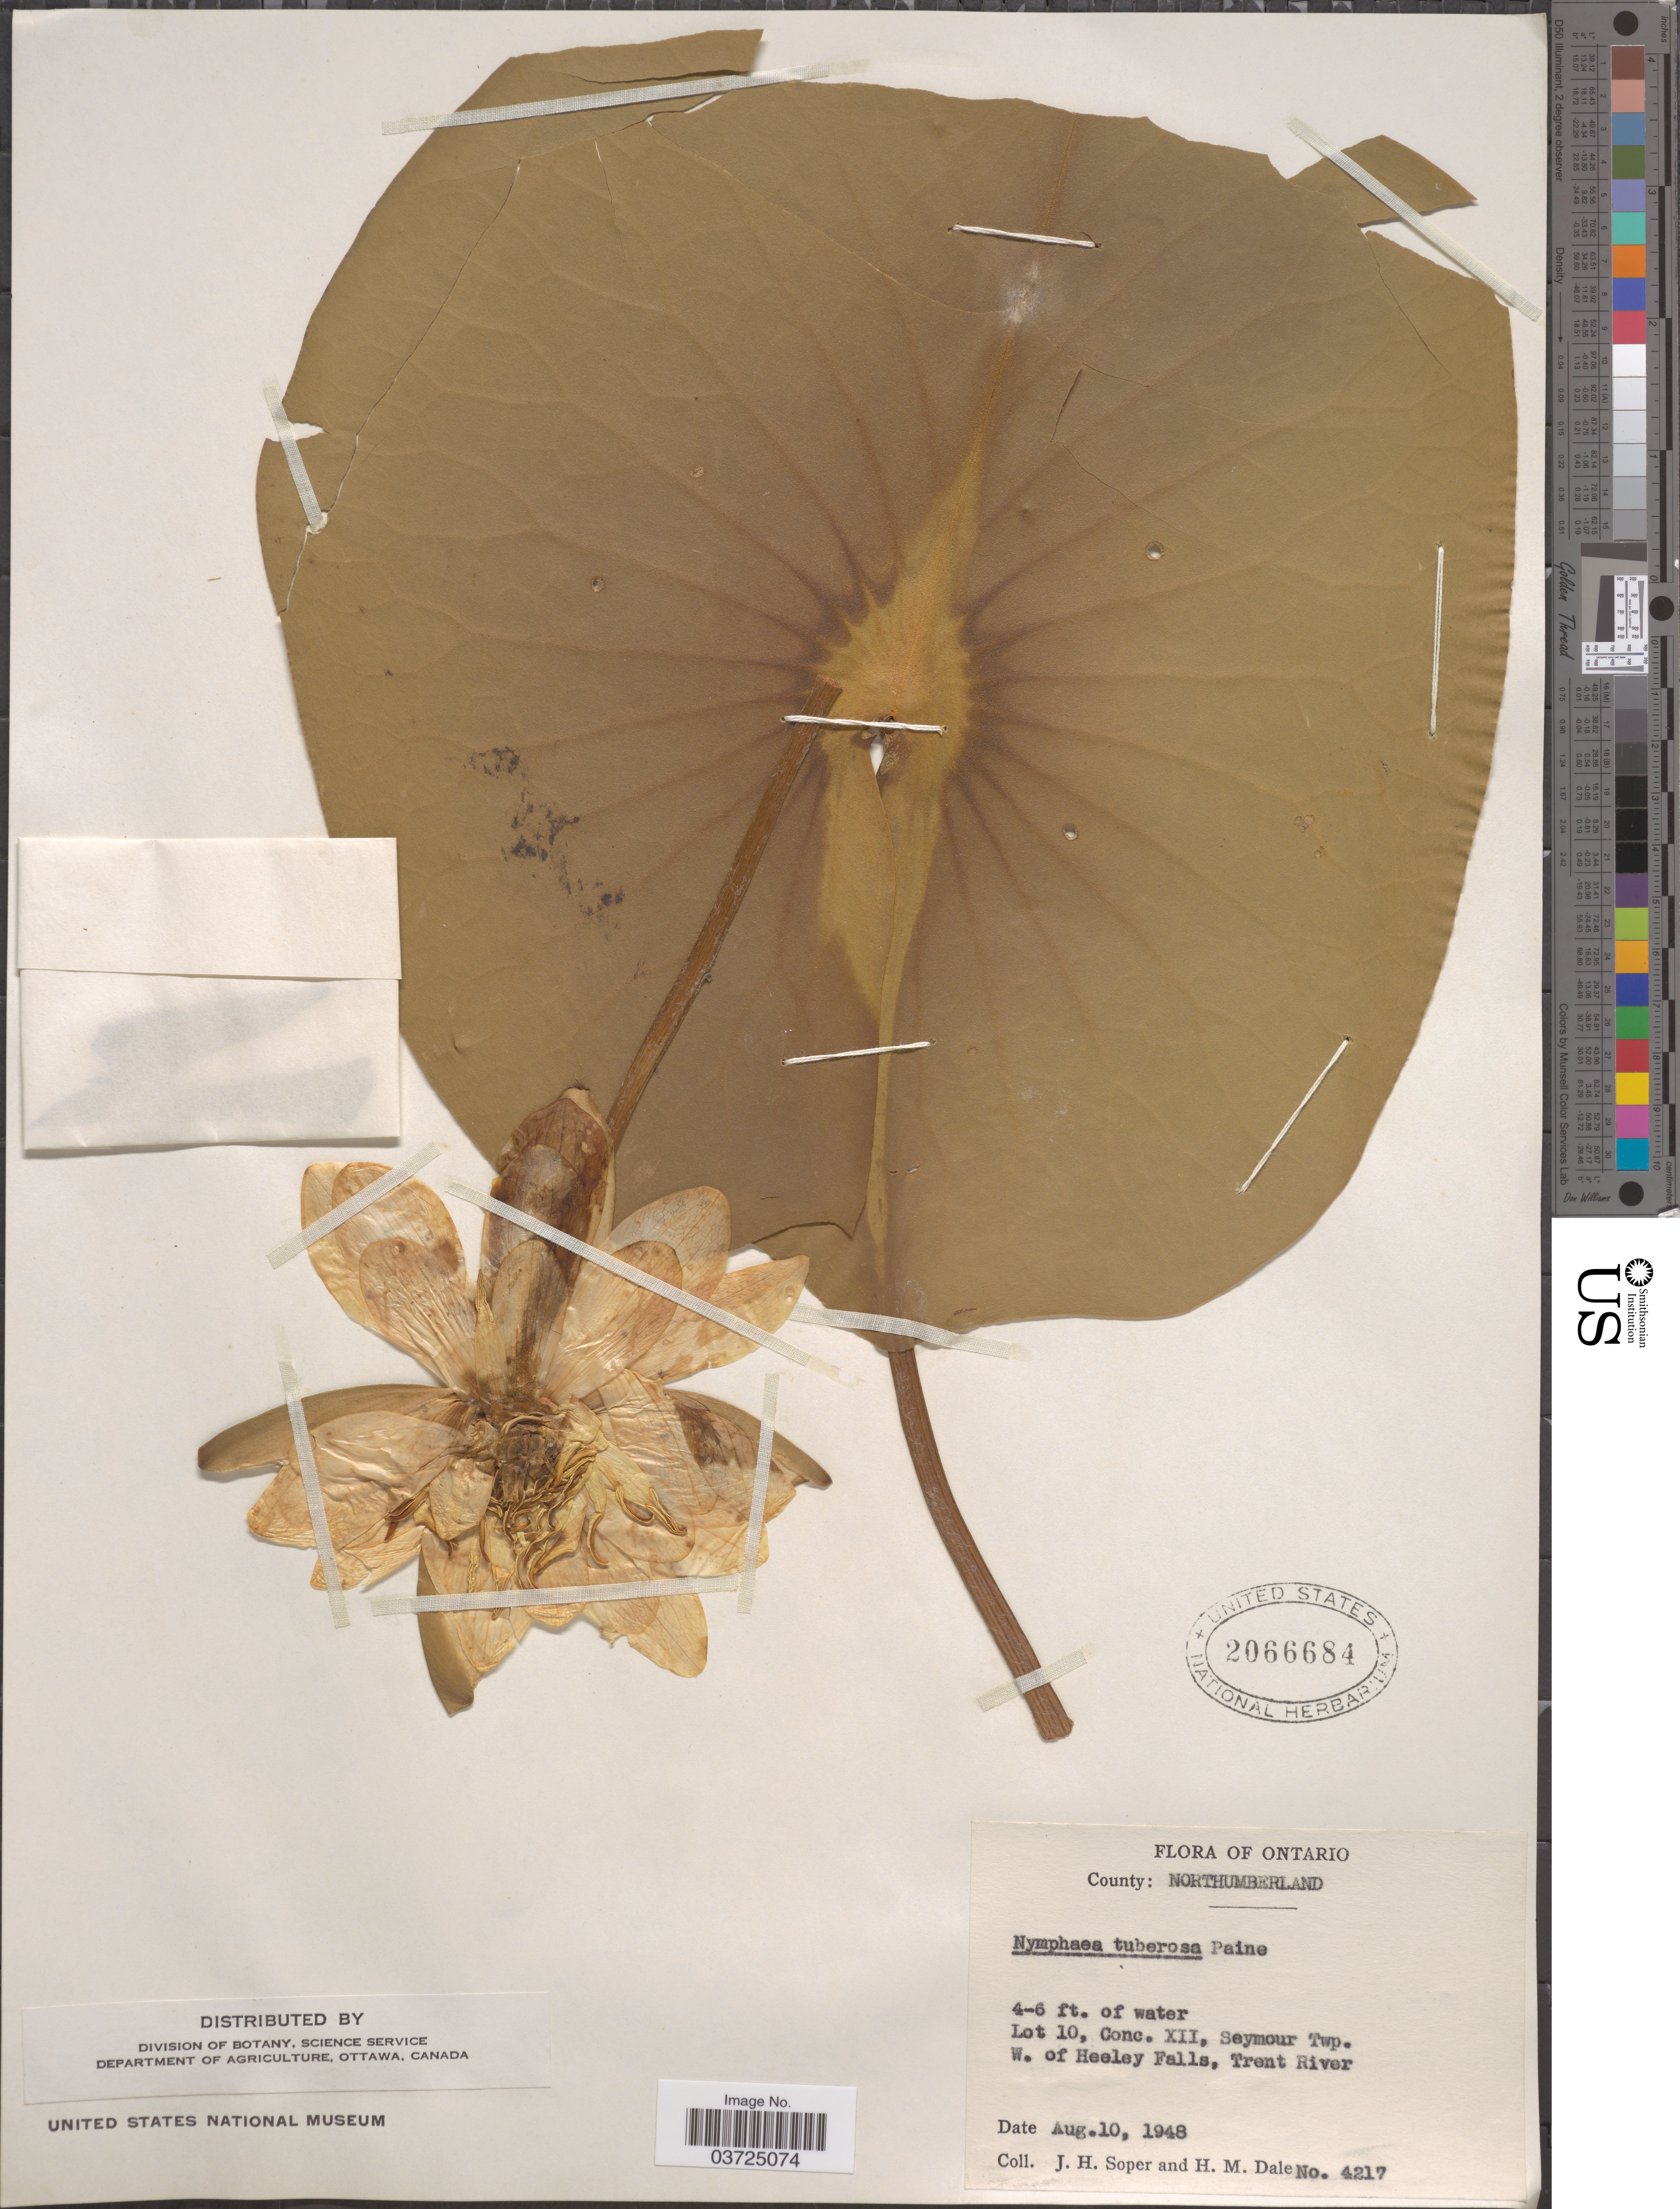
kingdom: Plantae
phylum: Tracheophyta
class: Magnoliopsida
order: Nymphaeales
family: Nymphaeaceae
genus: Nymphaea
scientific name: Nymphaea tuberosa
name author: Paine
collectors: J. H. Soper & H. M. Dale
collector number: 4217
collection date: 1948-08-10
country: Canada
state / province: Ontario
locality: County: Northumberland. Lot 10, Conc. XII, Seymour Twp. W. of Heeley Falls, Trent River.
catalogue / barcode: US 2066684